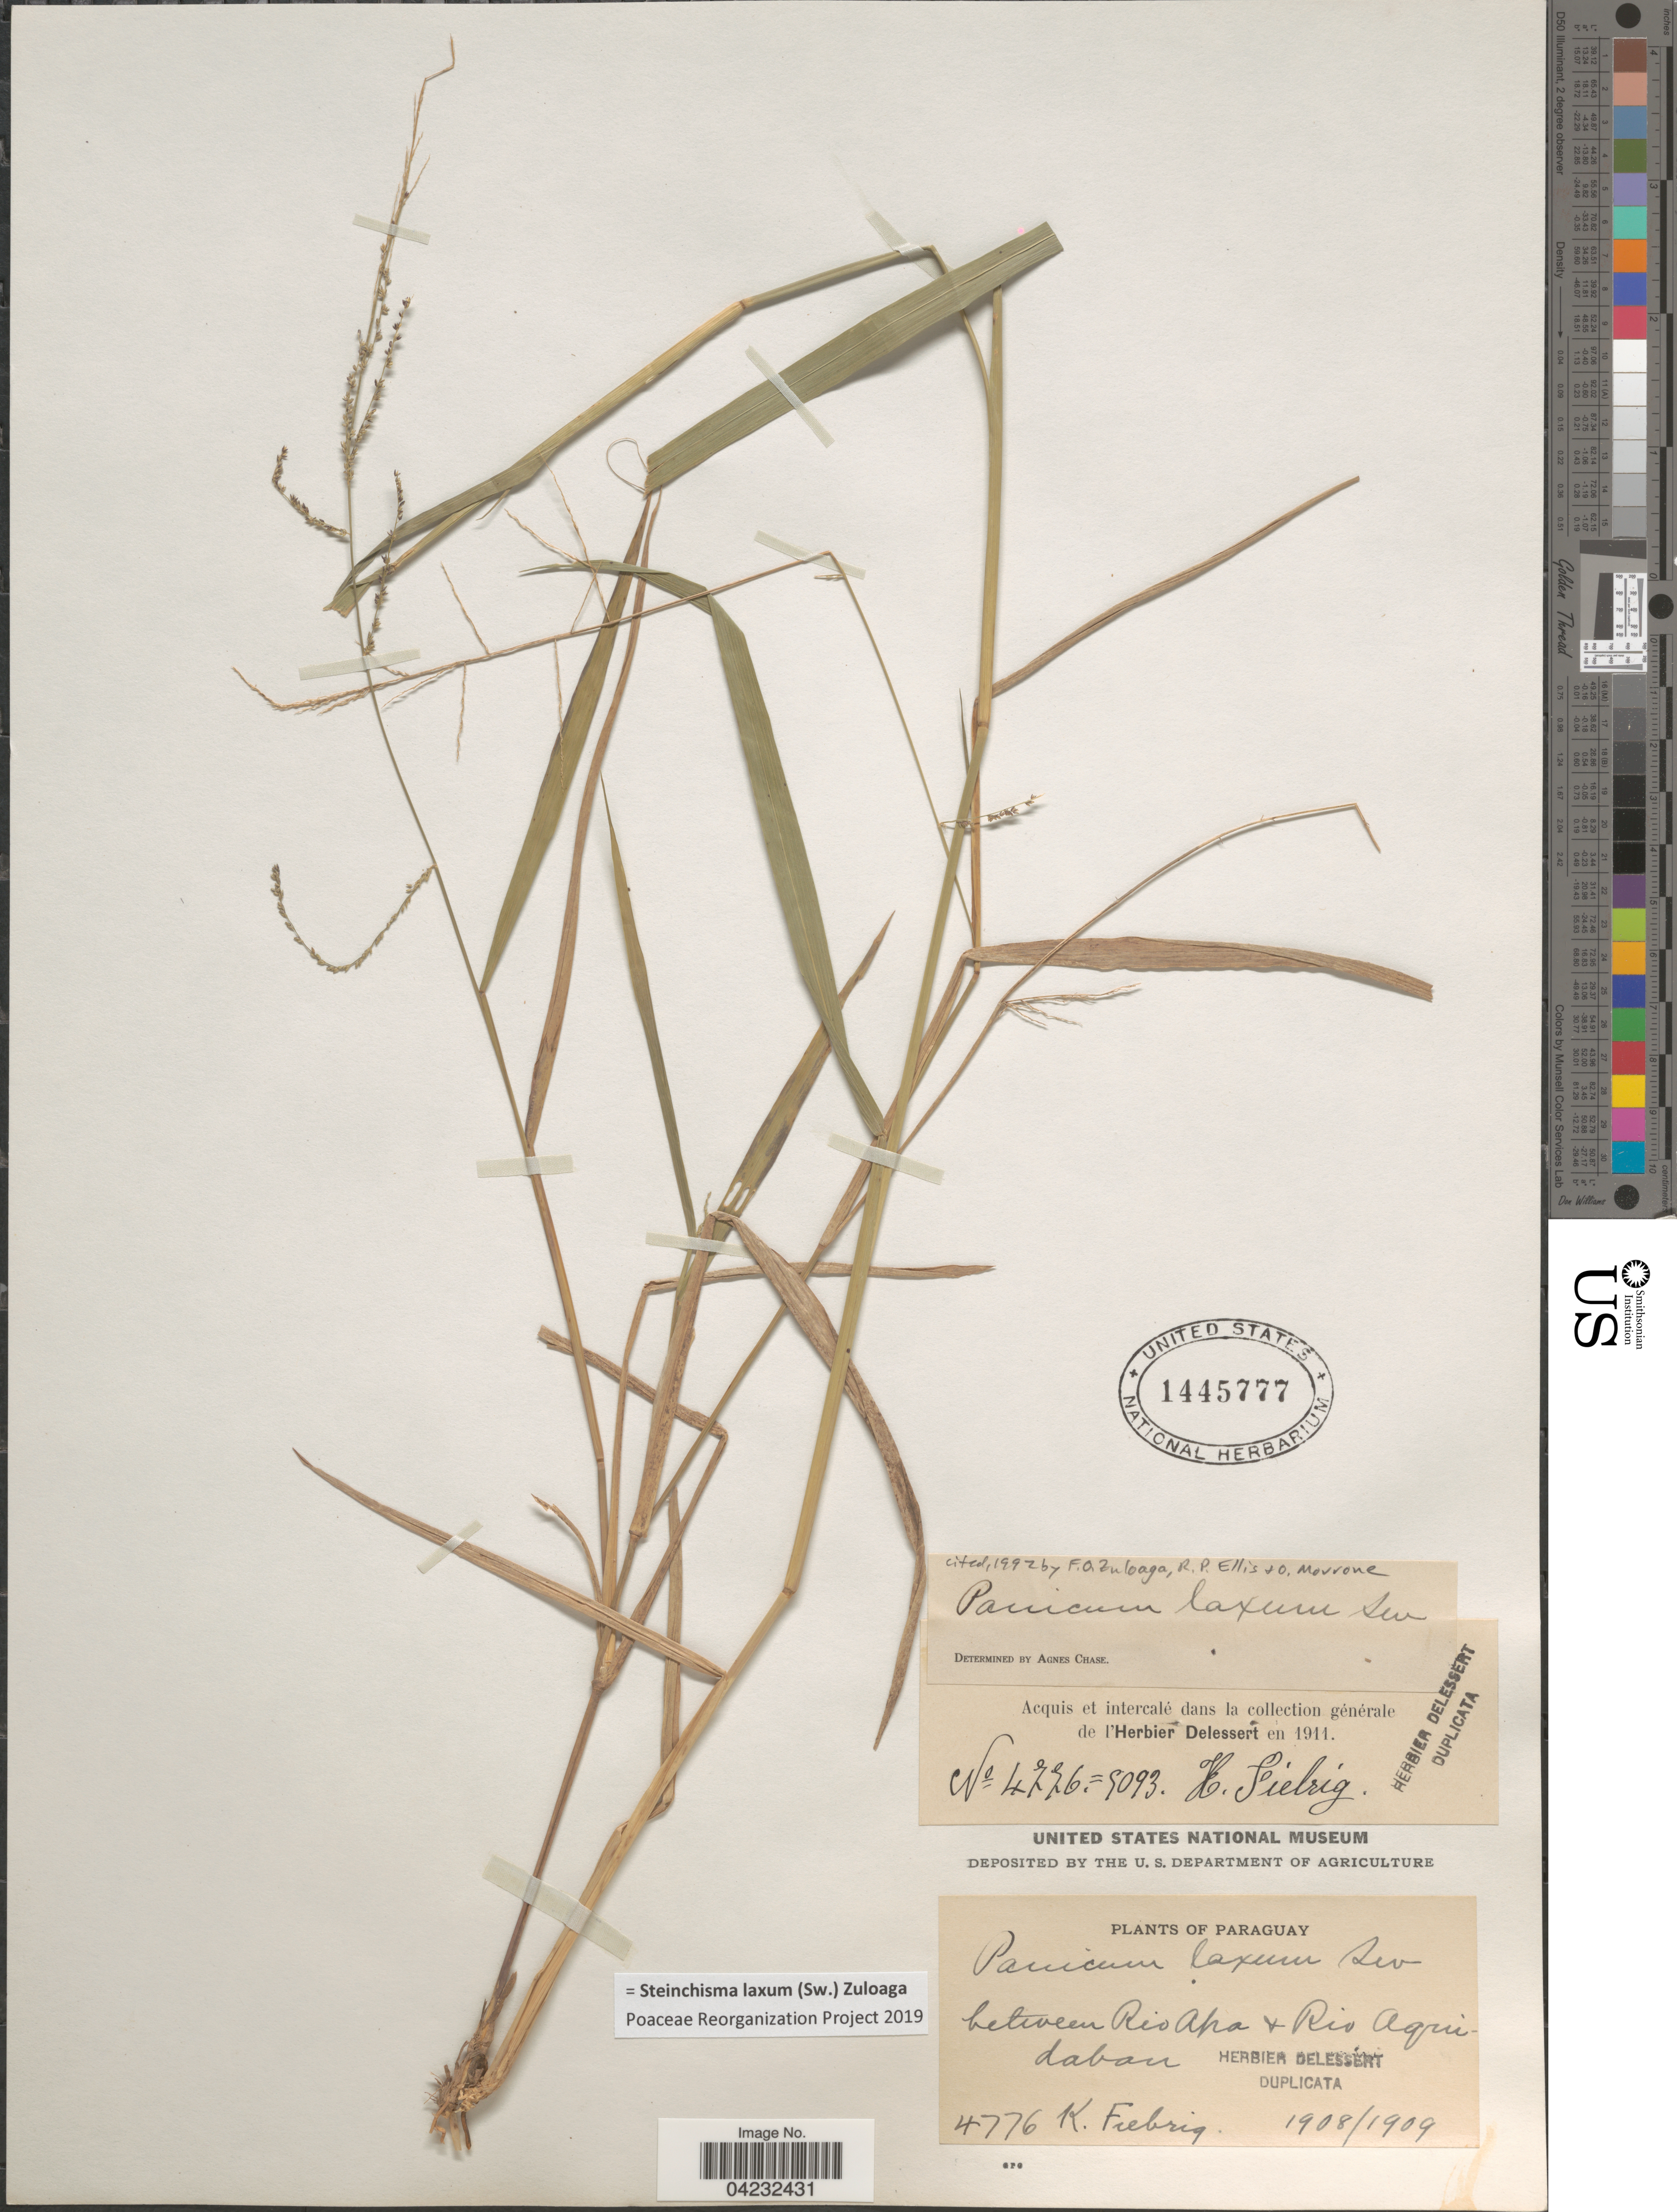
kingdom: Plantae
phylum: Tracheophyta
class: Liliopsida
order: Poales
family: Poaceae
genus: Steinchisma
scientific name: Steinchisma laxum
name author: (Sw.) Zuloaga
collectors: K. Fiebrig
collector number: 4776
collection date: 1908/1909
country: Paraguay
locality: Between Rio Apa + Rio Aquidaban.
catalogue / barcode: US 1445777